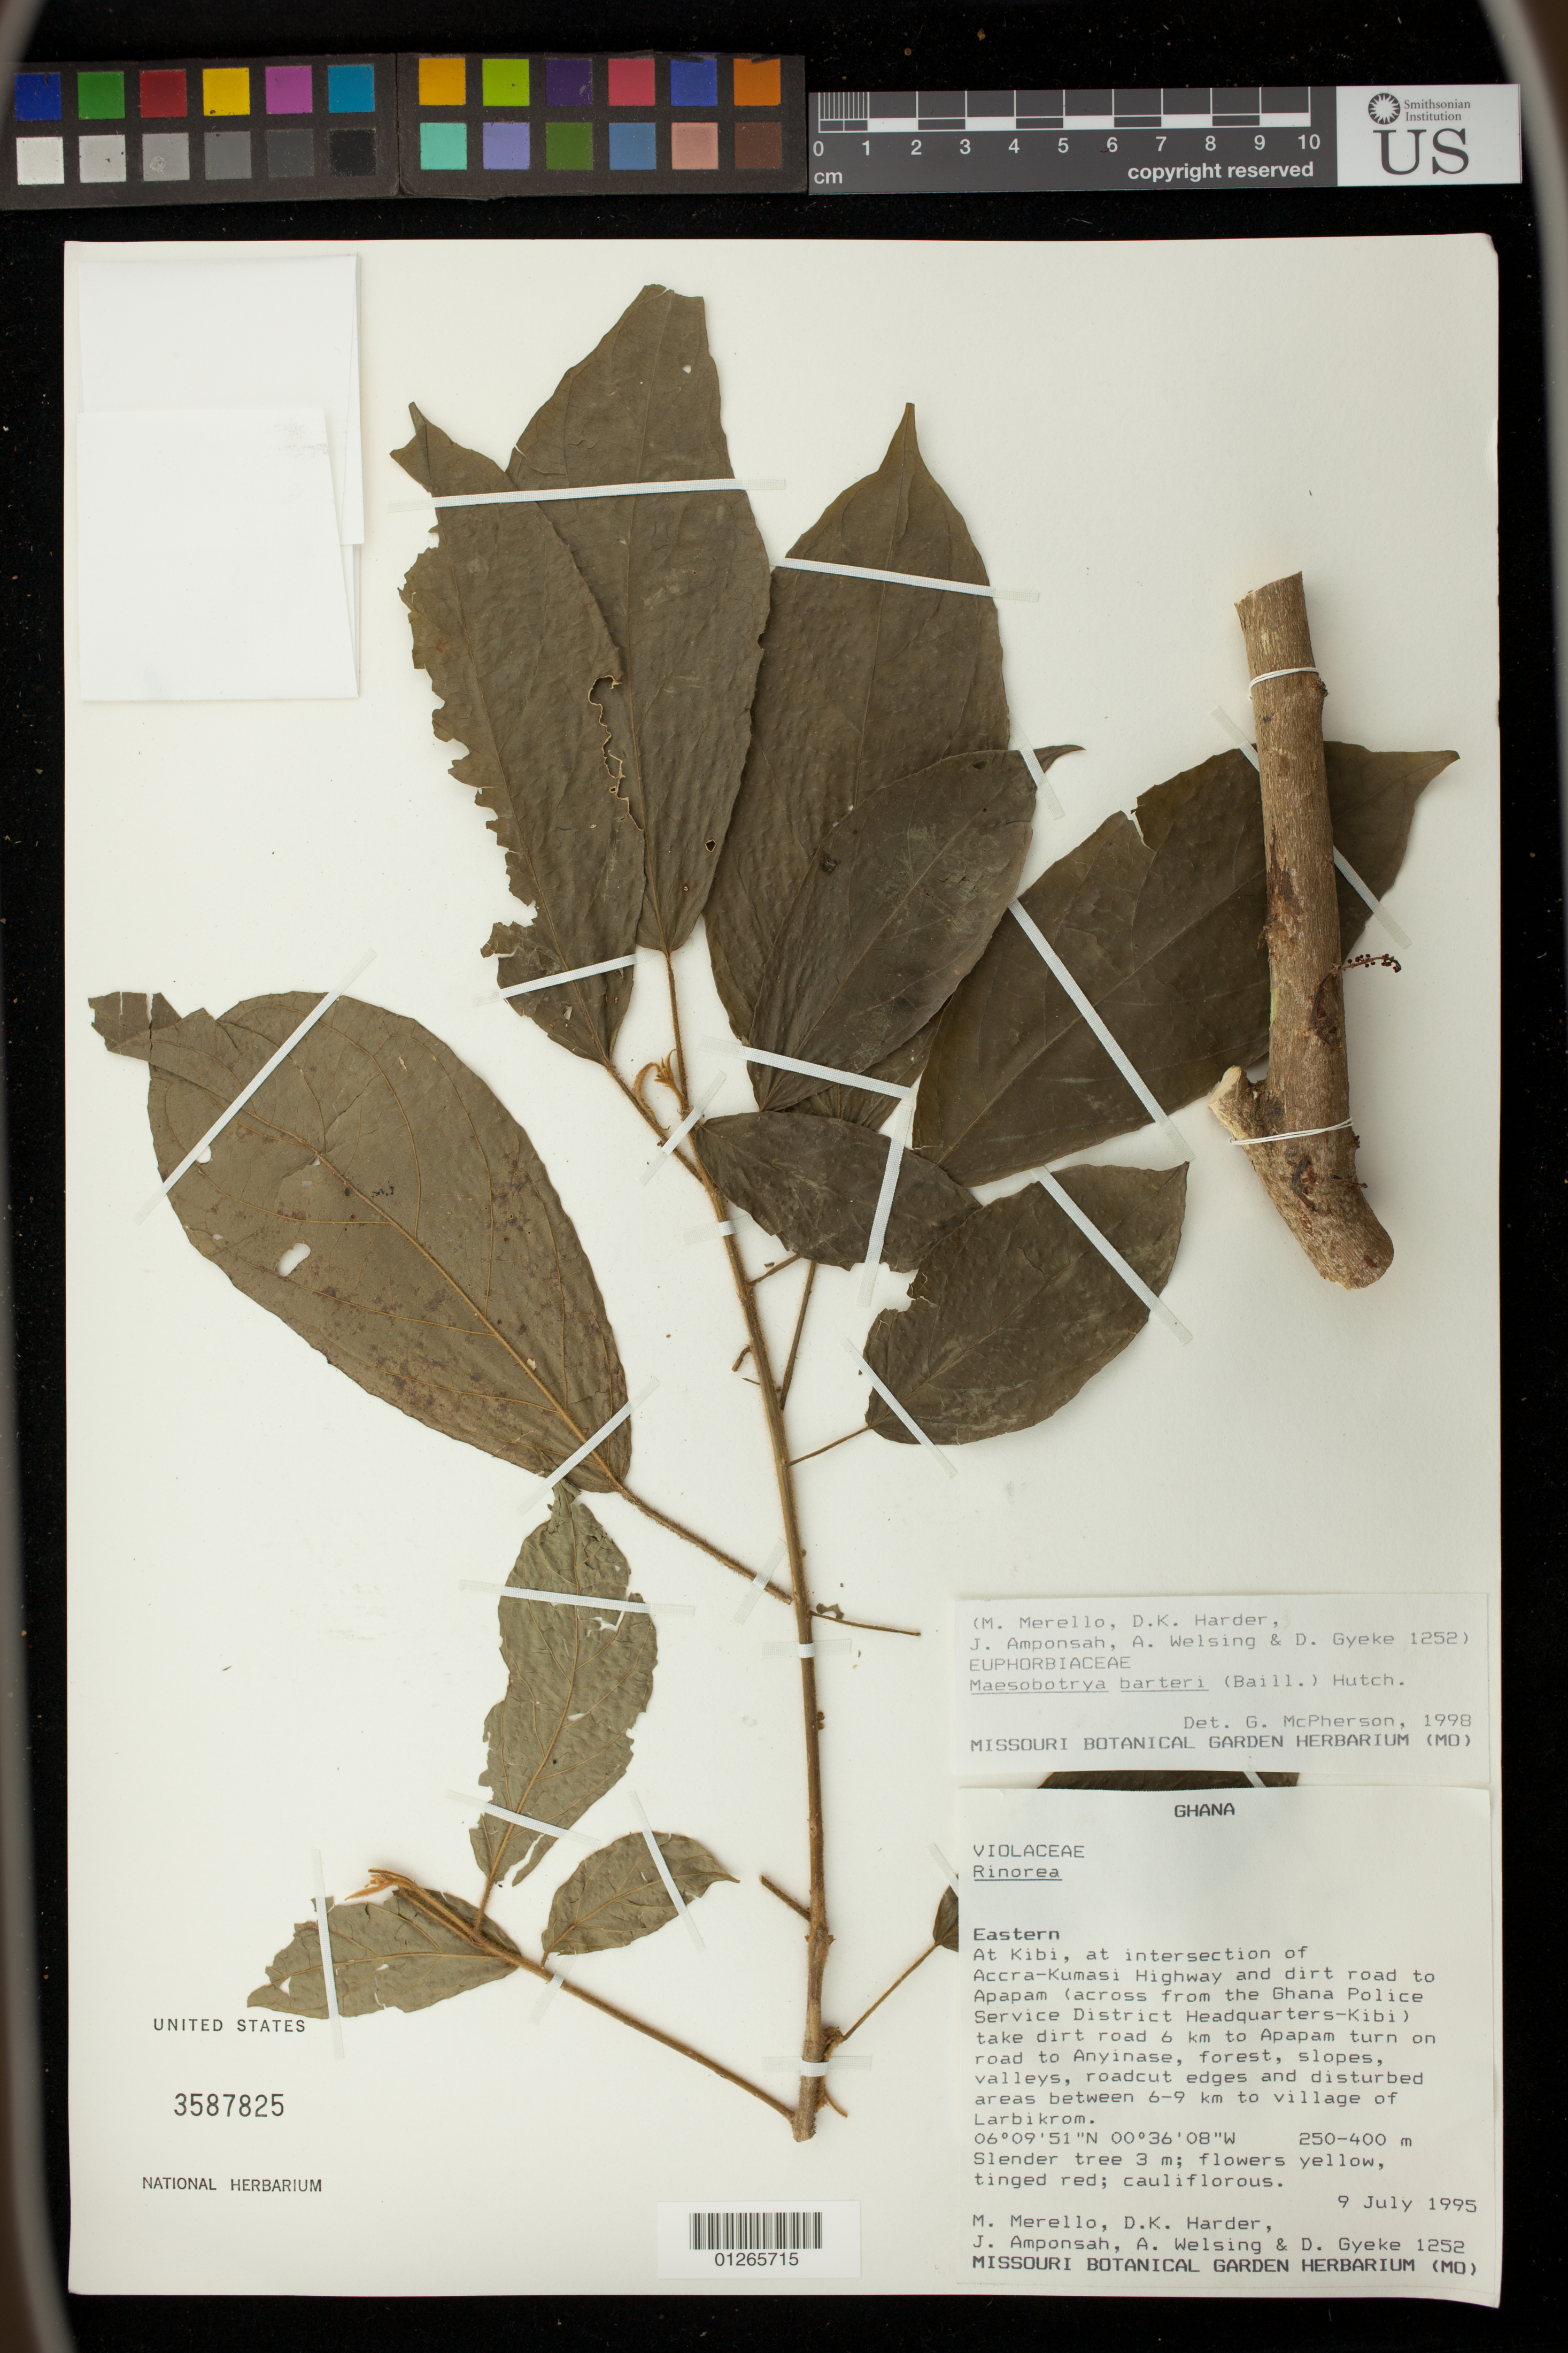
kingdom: Plantae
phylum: Tracheophyta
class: Magnoliopsida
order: Malpighiales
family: Phyllanthaceae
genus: Maesobotrya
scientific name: Maesobotrya barteri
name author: (Baill.) Hutch.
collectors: M. Merello, D. Harder, J. Amponsah, A. Welsing & D. Gyeke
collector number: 1252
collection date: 1995-07-09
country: Ghana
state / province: Eastern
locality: At Kibi, at intersection of Accra-Kumasi highway and dirt road to Apapam (across from the Ghana Police Service District Headquarters-Kibi)take dirt road 6 km to Apapam turn on road to Anyinase, forest, slopes, valleys, roadcut edges and disturbed areas between 6-9 km to village of Larbikrom.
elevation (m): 250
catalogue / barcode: US 3587825